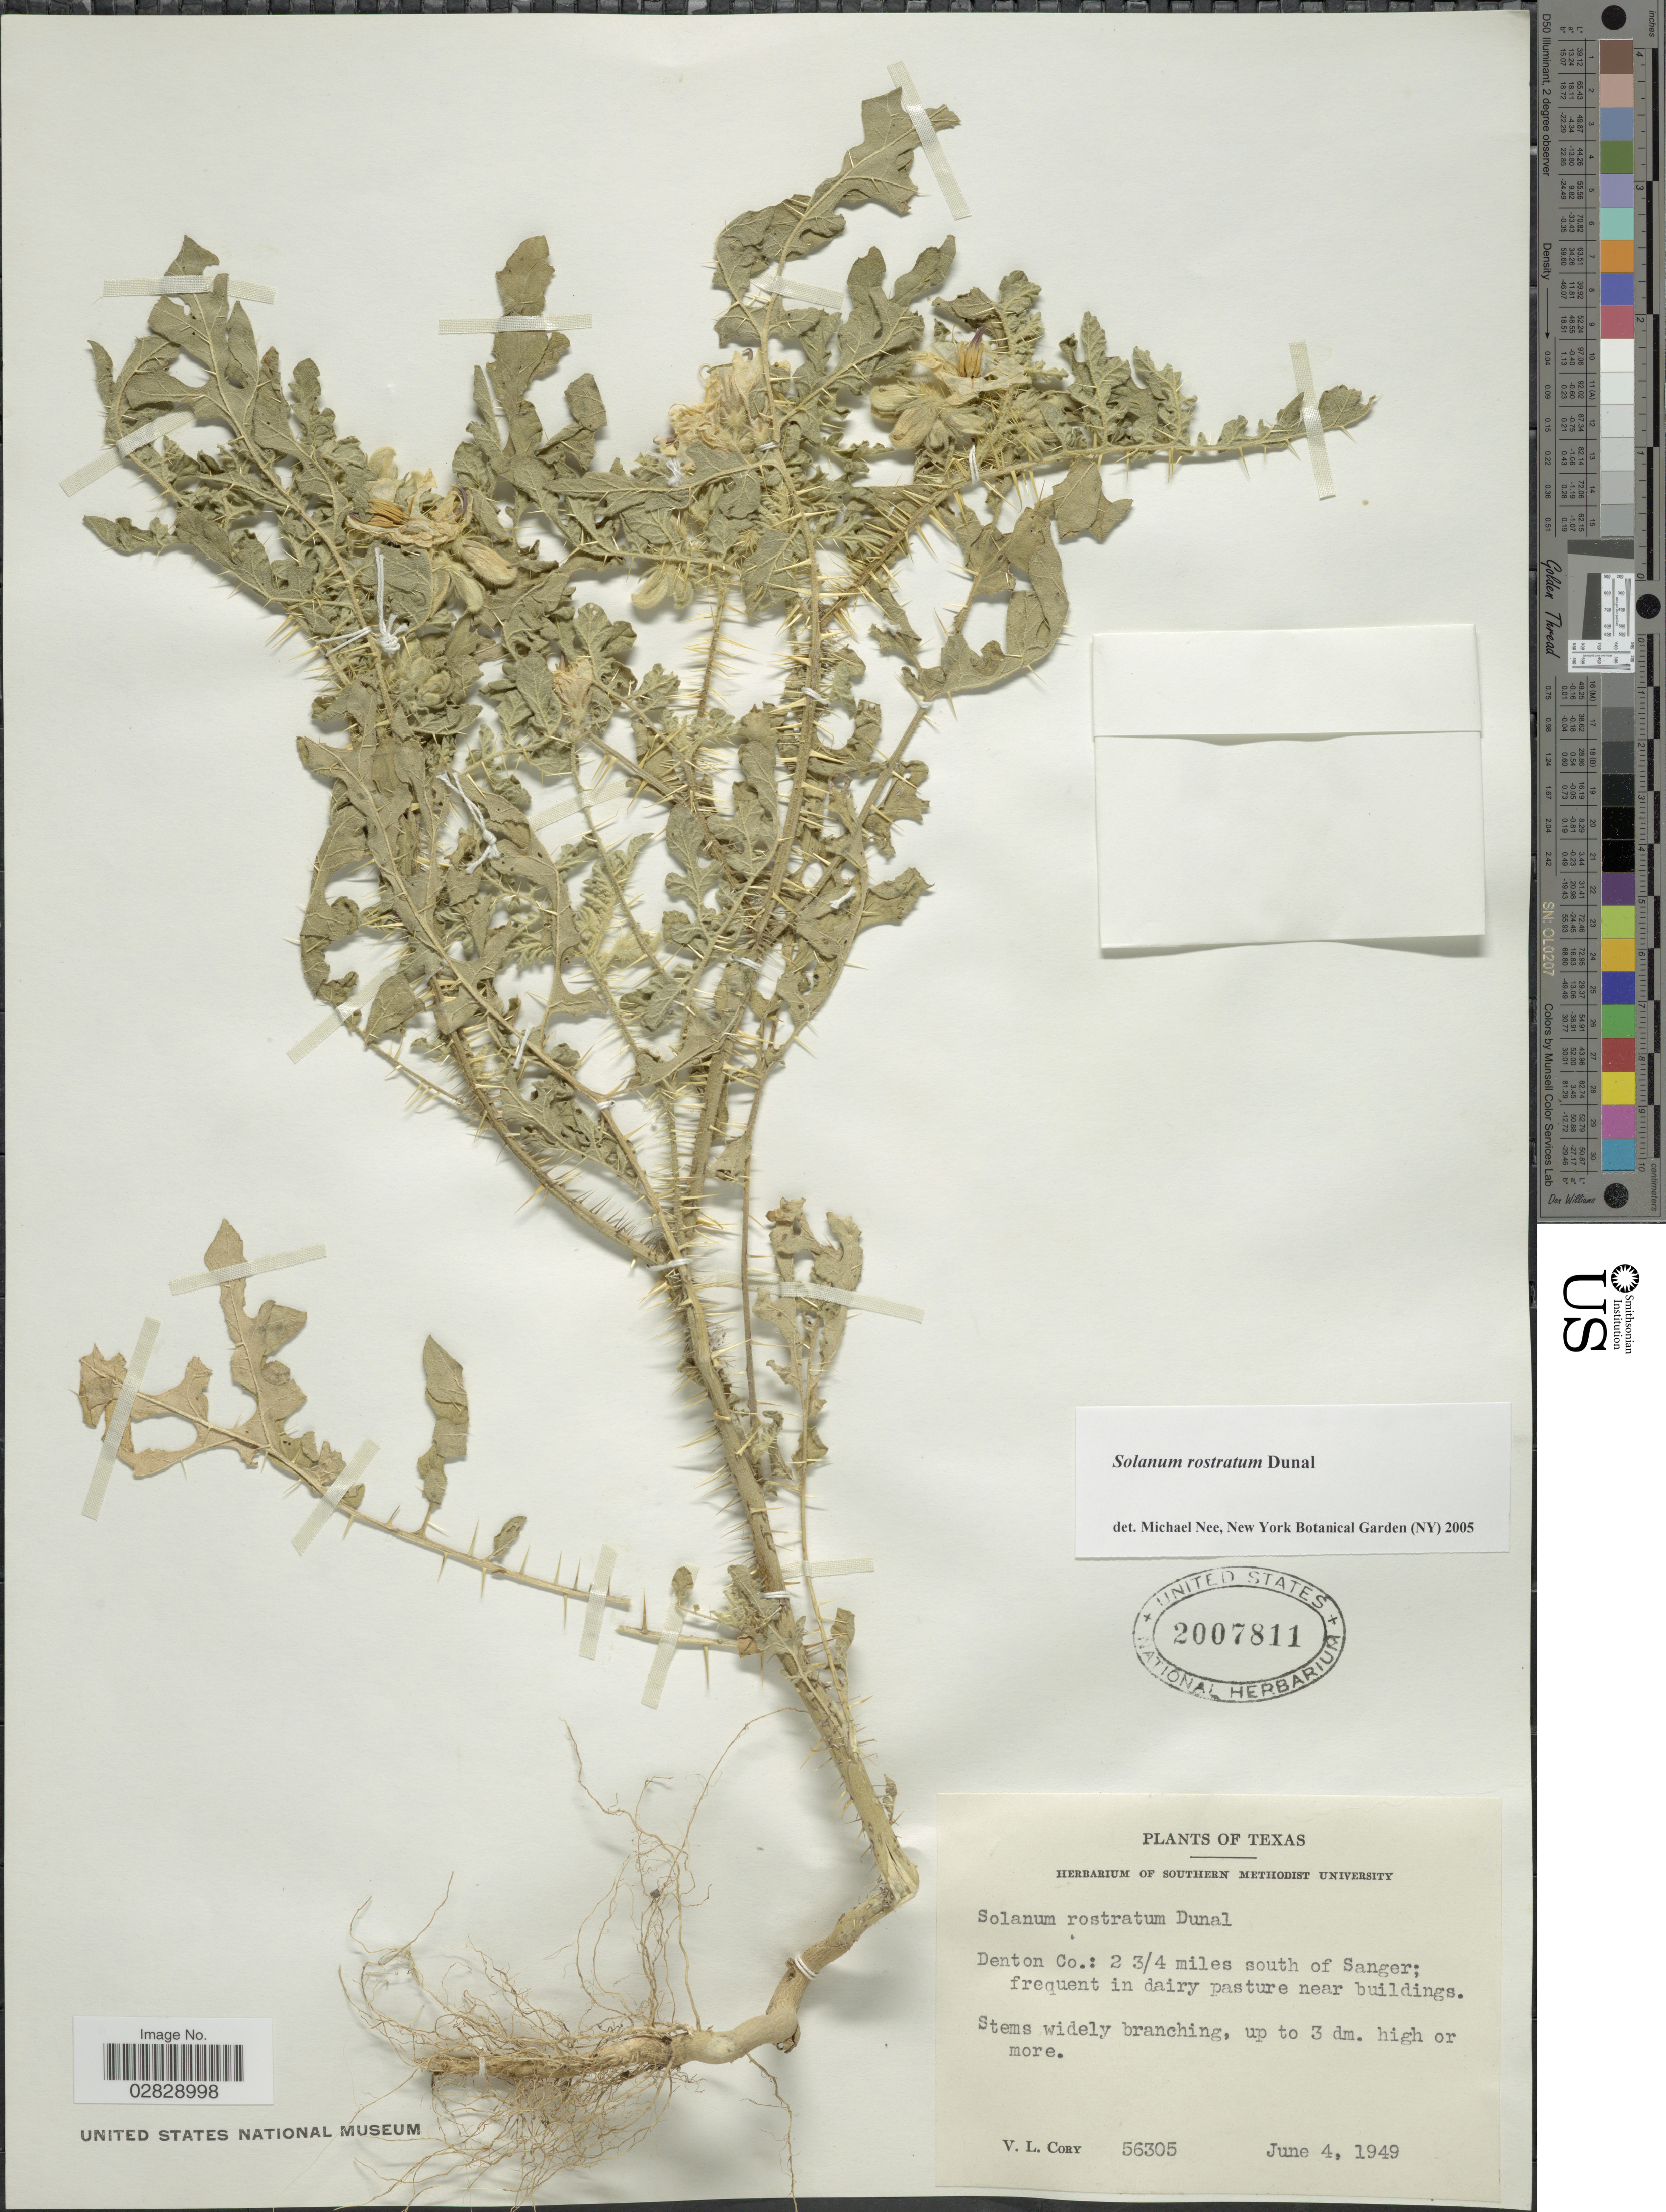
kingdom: Plantae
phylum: Tracheophyta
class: Magnoliopsida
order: Solanales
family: Solanaceae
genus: Solanum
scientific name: Solanum rostratum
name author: Dunal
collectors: V. Cory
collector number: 56305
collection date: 1949-06-04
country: United States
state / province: Texas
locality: Denton Co.: 2 ¾ miles south of Sanger; frequent in dairy pasture near buildings.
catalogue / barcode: US 2007811